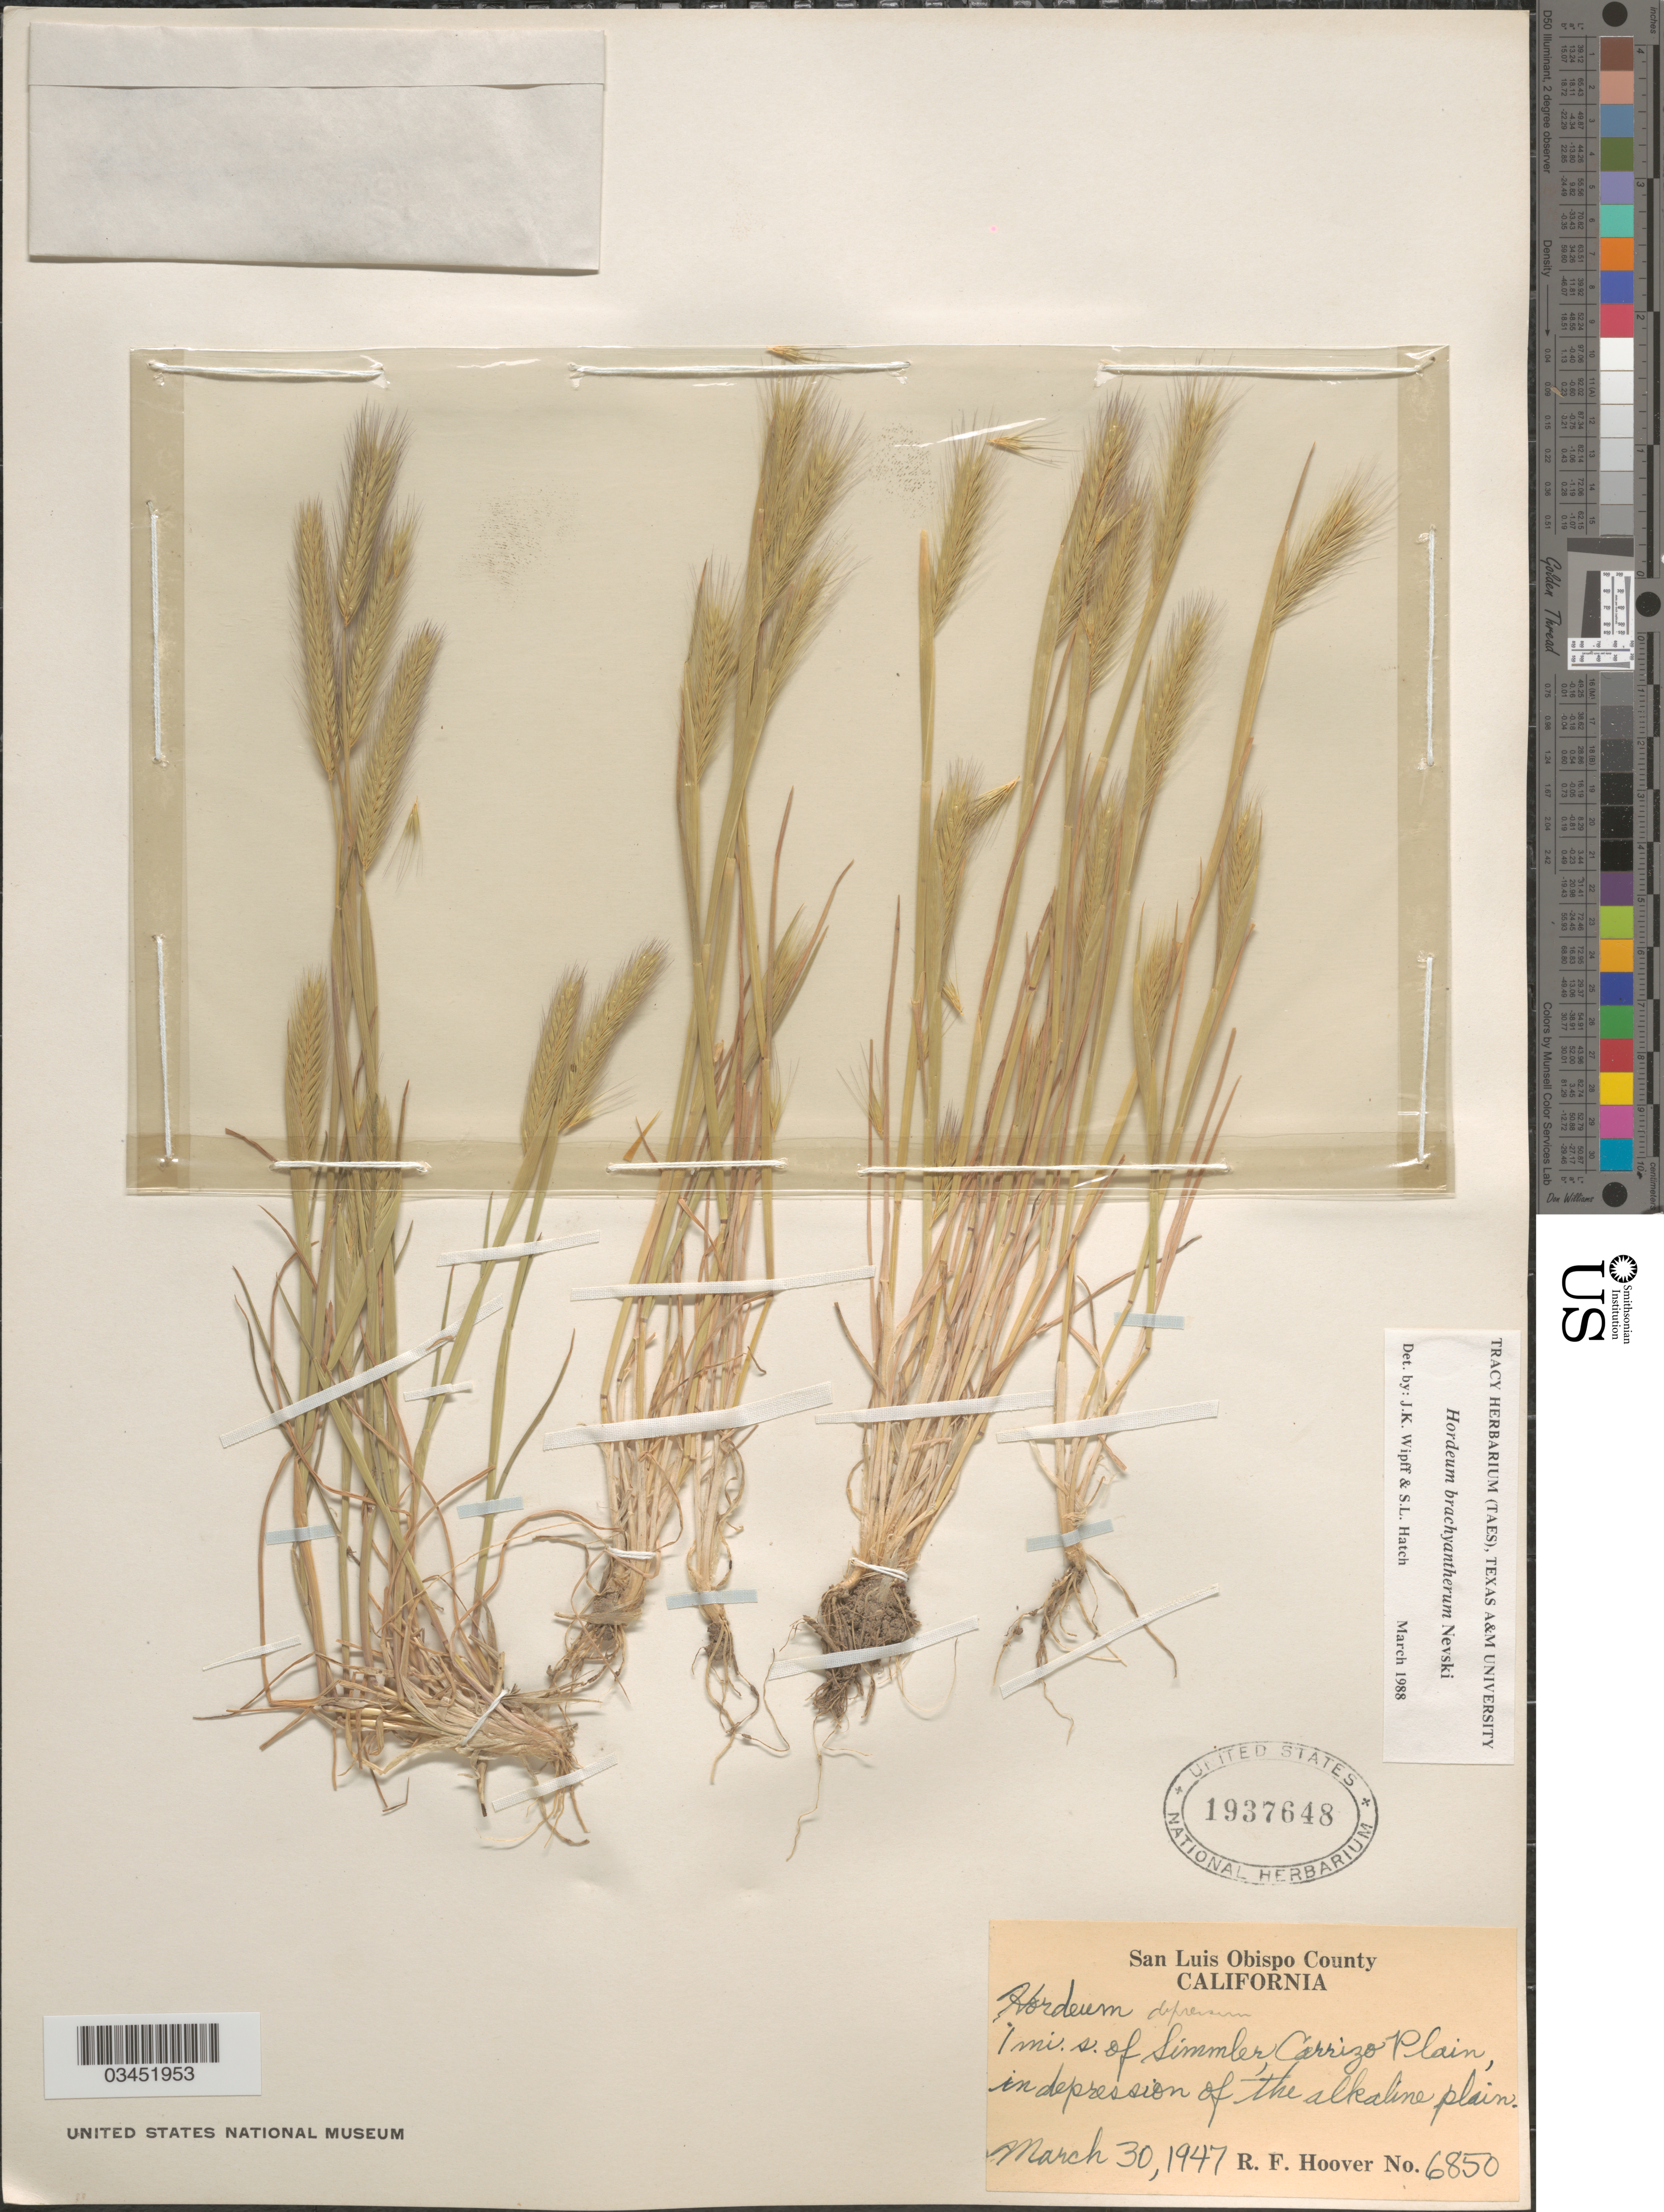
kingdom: Plantae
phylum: Tracheophyta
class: Liliopsida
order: Poales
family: Poaceae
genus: Hordeum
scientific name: Hordeum brachyantherum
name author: Nevski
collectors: R. F. Hoover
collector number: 6850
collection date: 1947-03-30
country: United States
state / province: California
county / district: San Luis Obispo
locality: San Luis Obispo County. 1 mi. s. of Simmler, Carrizo Plain, in depression of the alkaline plain.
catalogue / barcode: US 1937648